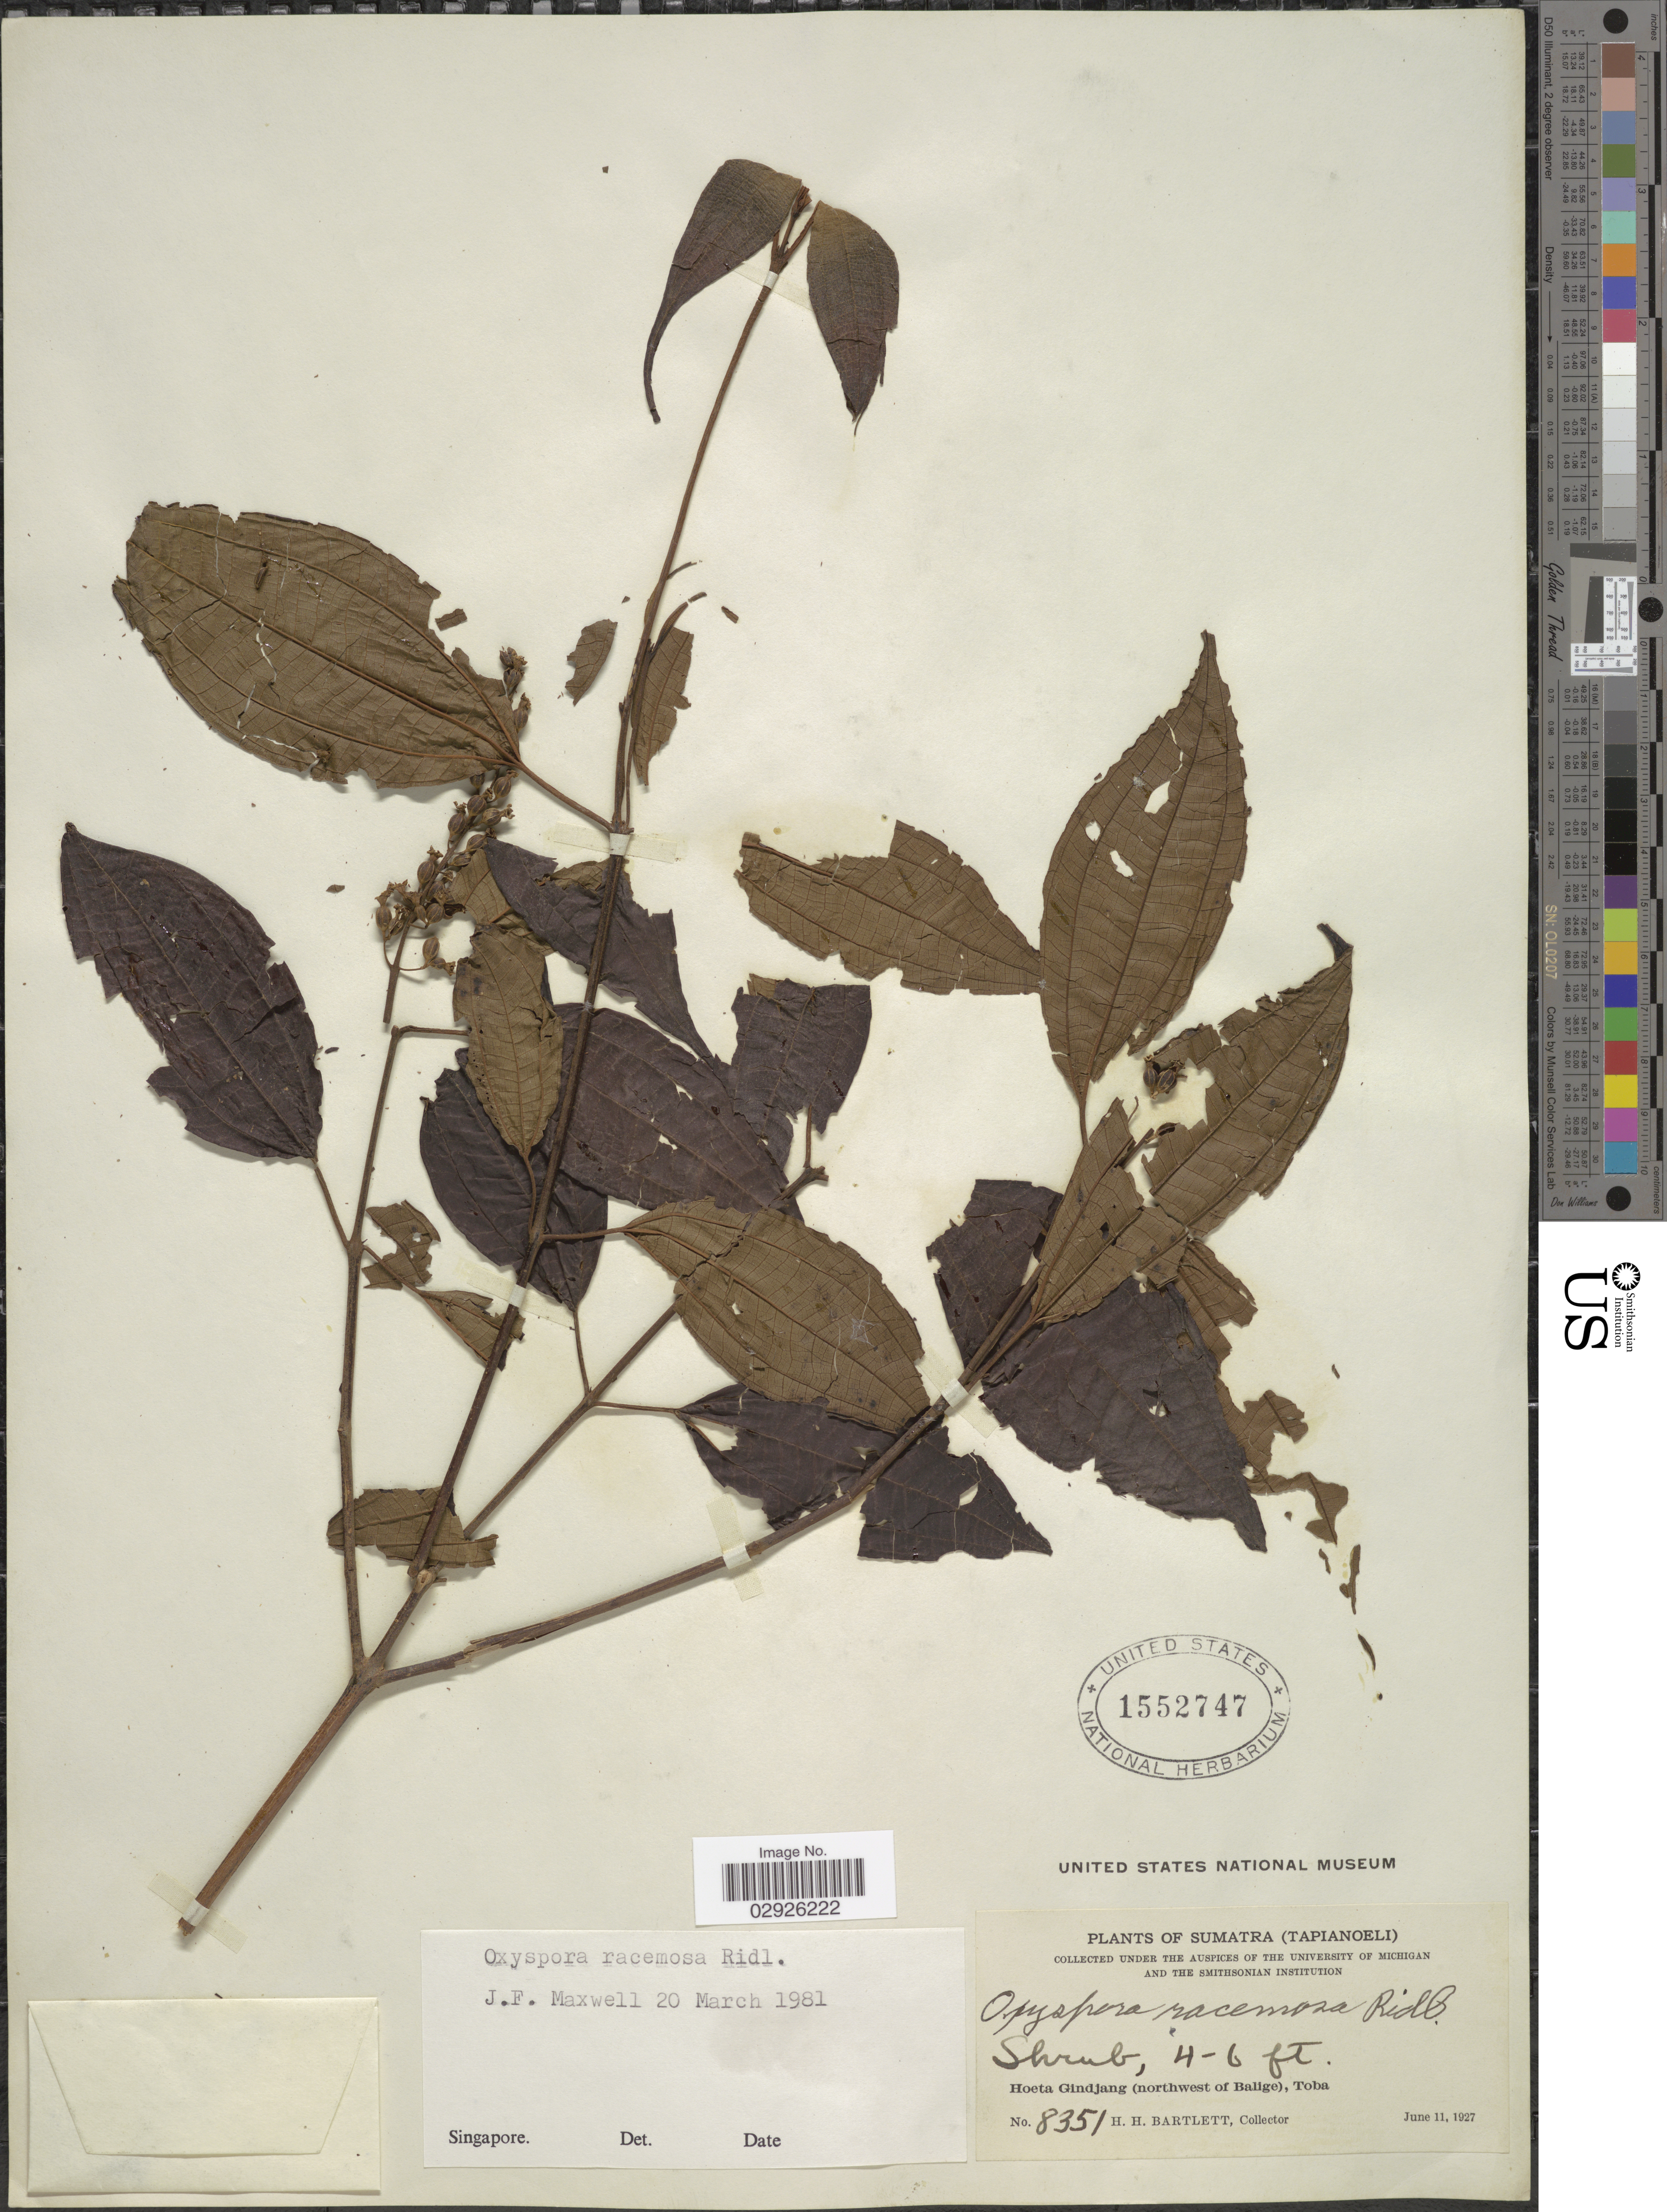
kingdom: Plantae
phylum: Tracheophyta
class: Magnoliopsida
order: Myrtales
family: Melastomataceae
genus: Oxyspora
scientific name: Oxyspora racemosa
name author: Ridl.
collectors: H. H. Bartlett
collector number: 8351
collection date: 1927-06-11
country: Indonesia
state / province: Sumatra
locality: Tapianoeli. Hoeta Gindjang (northwest of Balige), Toba.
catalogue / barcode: US 1552747